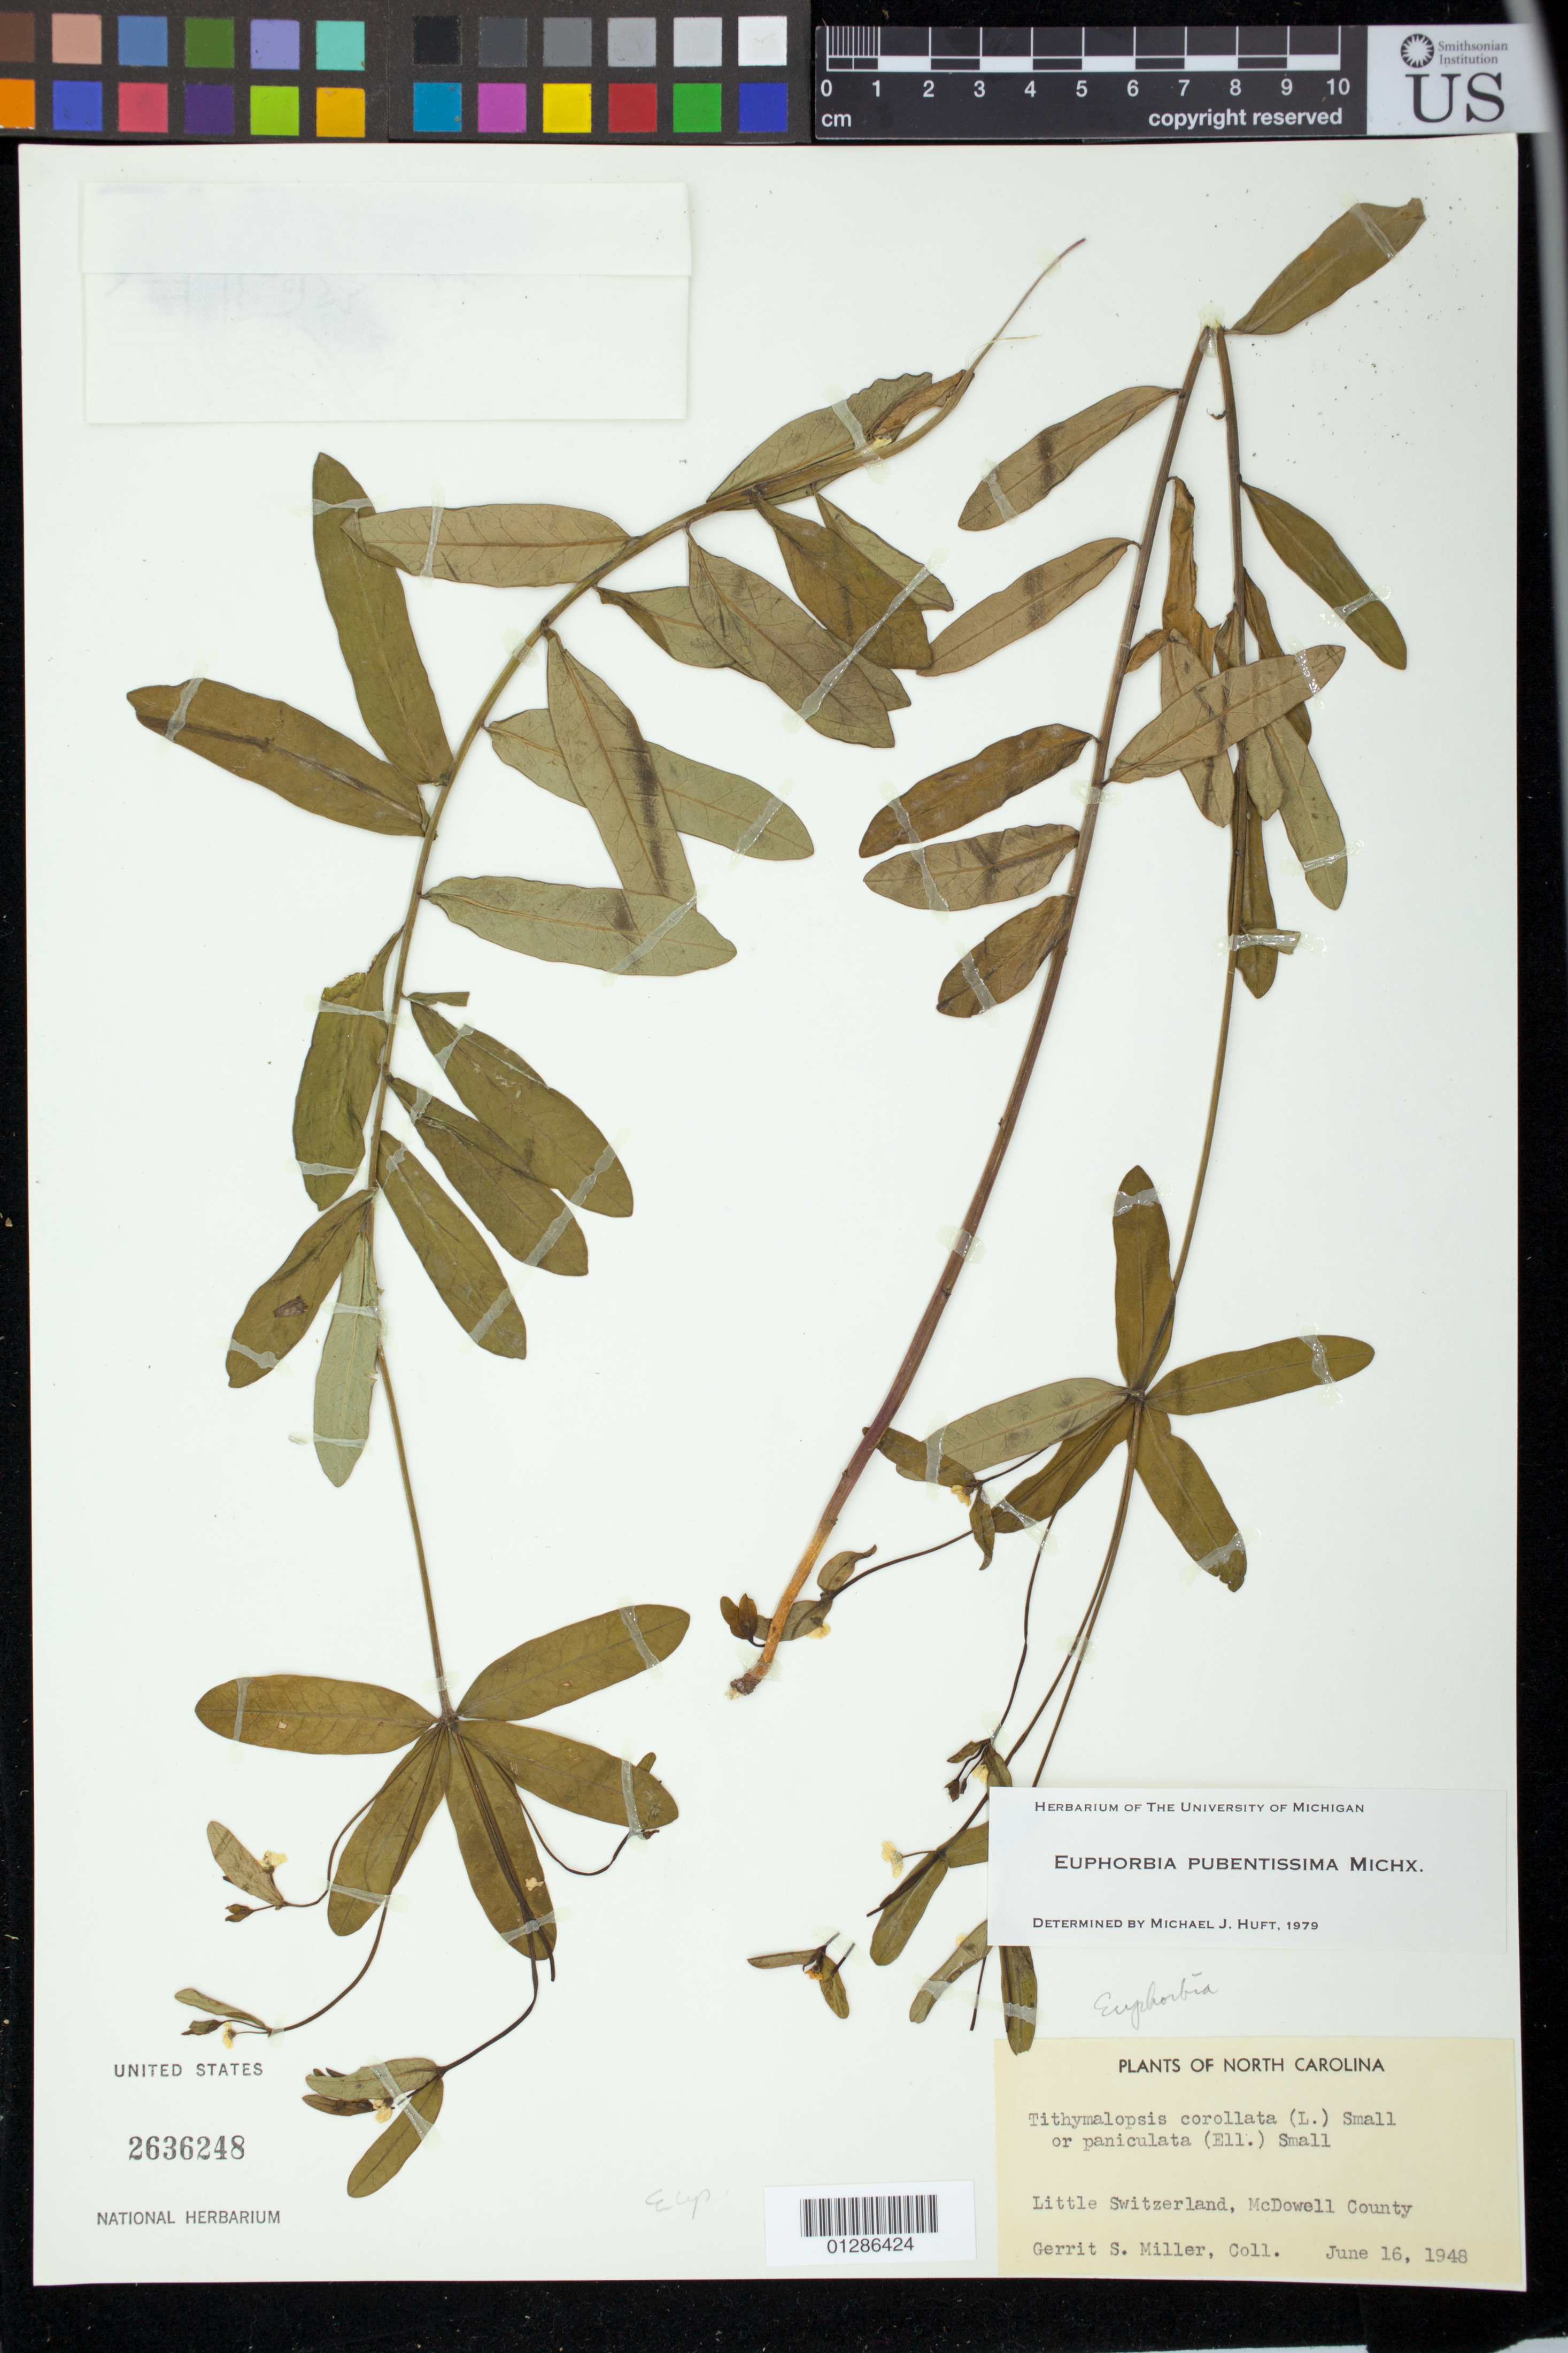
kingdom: Plantae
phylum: Tracheophyta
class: Magnoliopsida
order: Malpighiales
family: Euphorbiaceae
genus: Euphorbia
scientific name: Euphorbia pubentissima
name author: Michx.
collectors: G. S. Miller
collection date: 1948-06-16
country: United States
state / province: North Carolina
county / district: McDowell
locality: Little Switzerland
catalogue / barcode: US 2636248